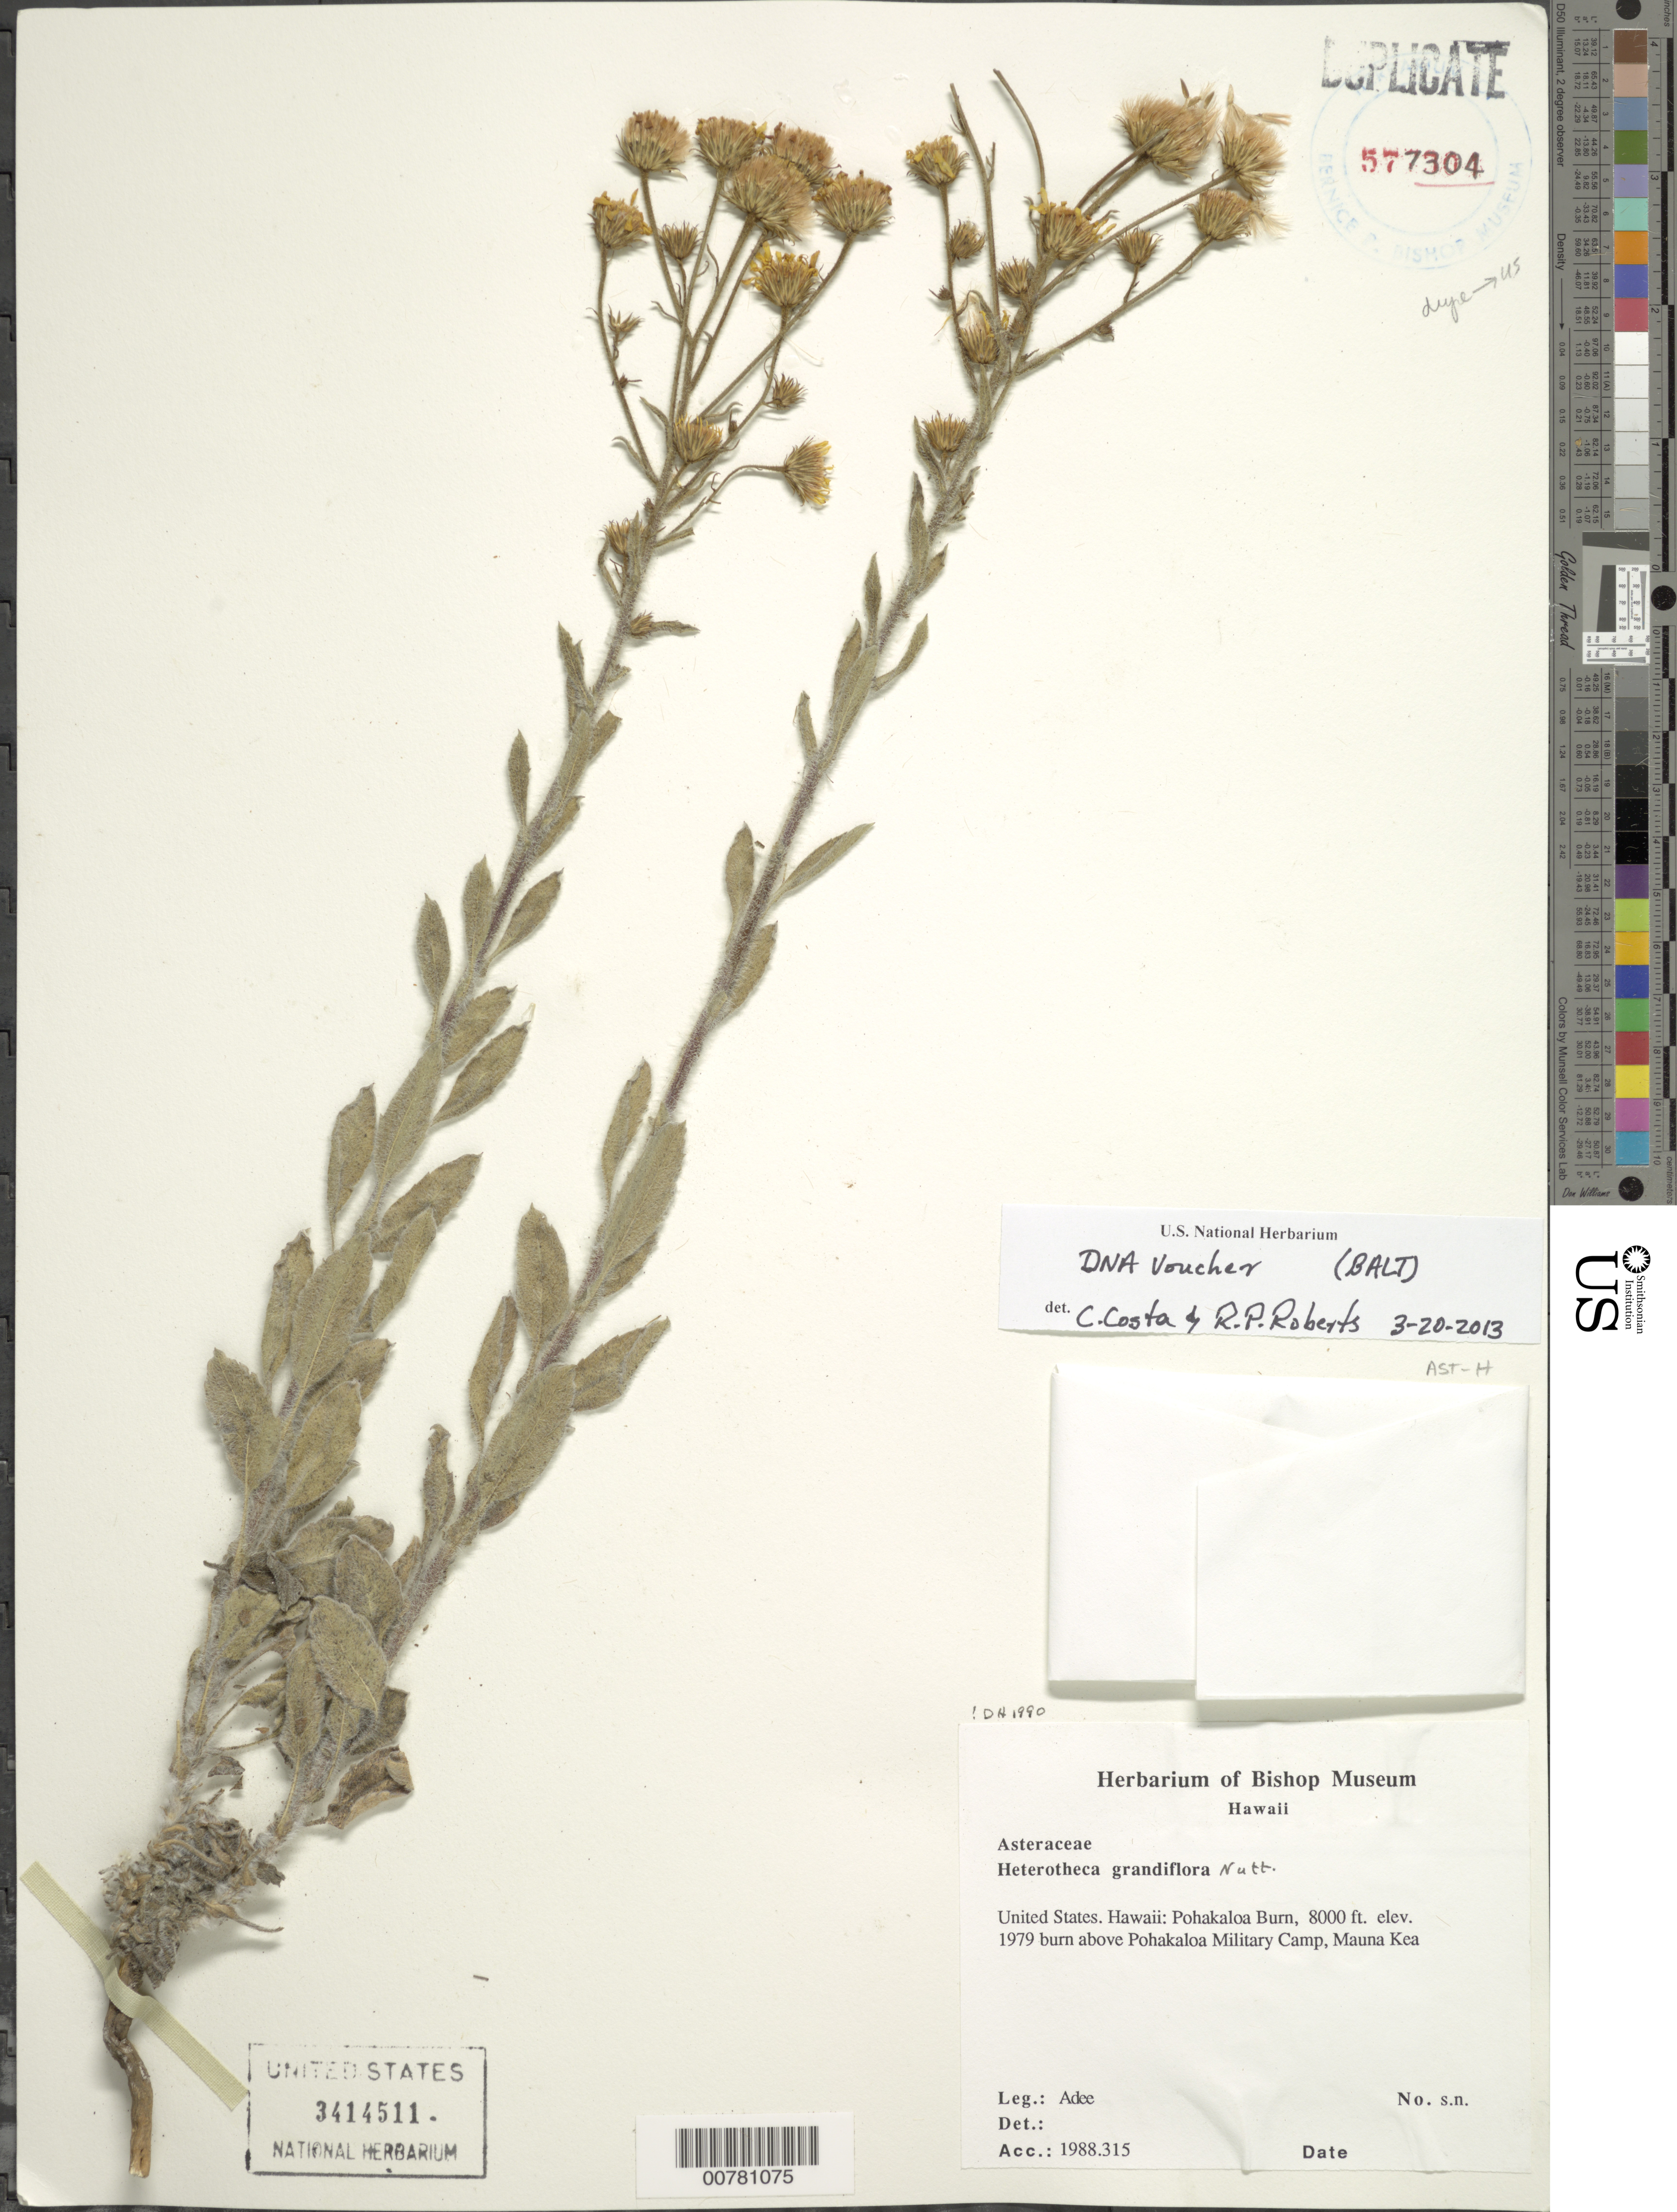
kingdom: Plantae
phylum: Tracheophyta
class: Magnoliopsida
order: Asterales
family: Asteraceae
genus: Heterotheca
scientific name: Heterotheca grandiflora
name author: Nutt.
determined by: Herbst, D. R.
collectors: -- Adee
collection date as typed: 1979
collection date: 1979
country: United States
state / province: Hawaii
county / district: Hawaii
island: Hawaii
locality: Pohakaloa Burn, above Pohakaloa Military Camp, Manua Kea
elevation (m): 2438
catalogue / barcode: US 3414511